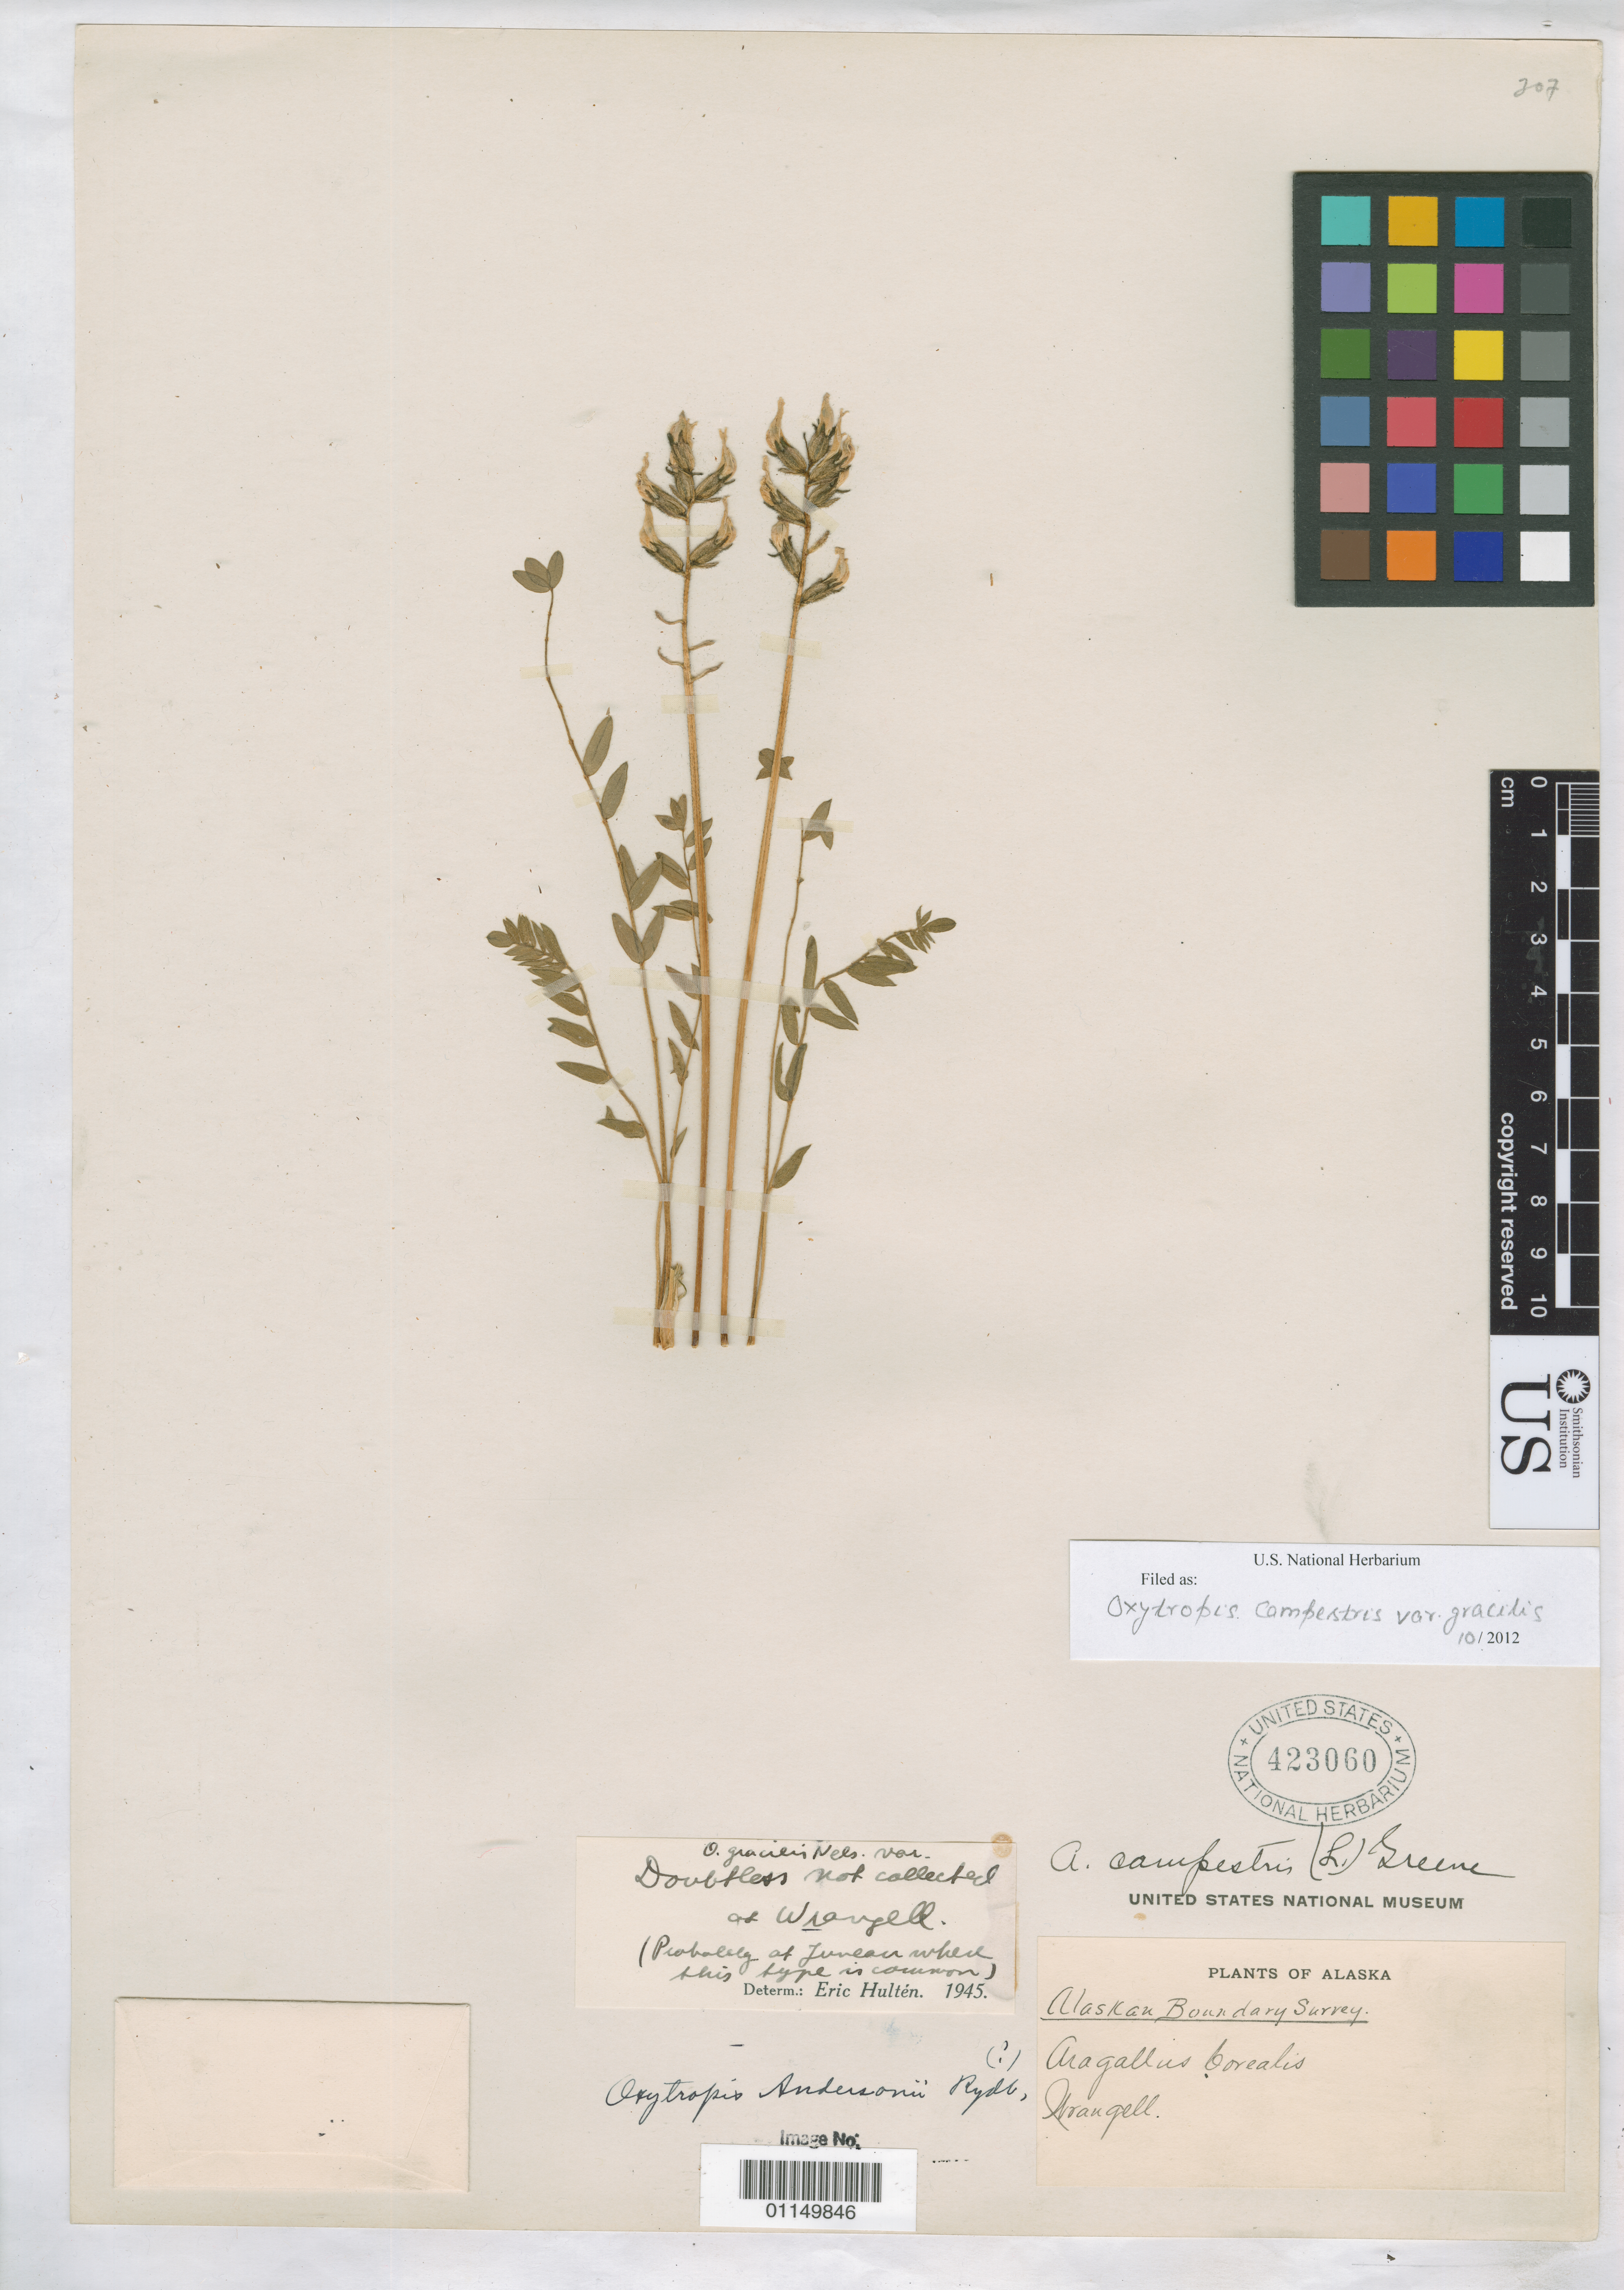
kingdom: Plantae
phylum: Tracheophyta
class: Magnoliopsida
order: Fabales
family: Fabaceae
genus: Oxytropis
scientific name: Oxytropis campestris var. gracilis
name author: (A. Nelson) Barneby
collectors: F. P. Wrangell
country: United States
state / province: Alaska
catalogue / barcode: US 423060